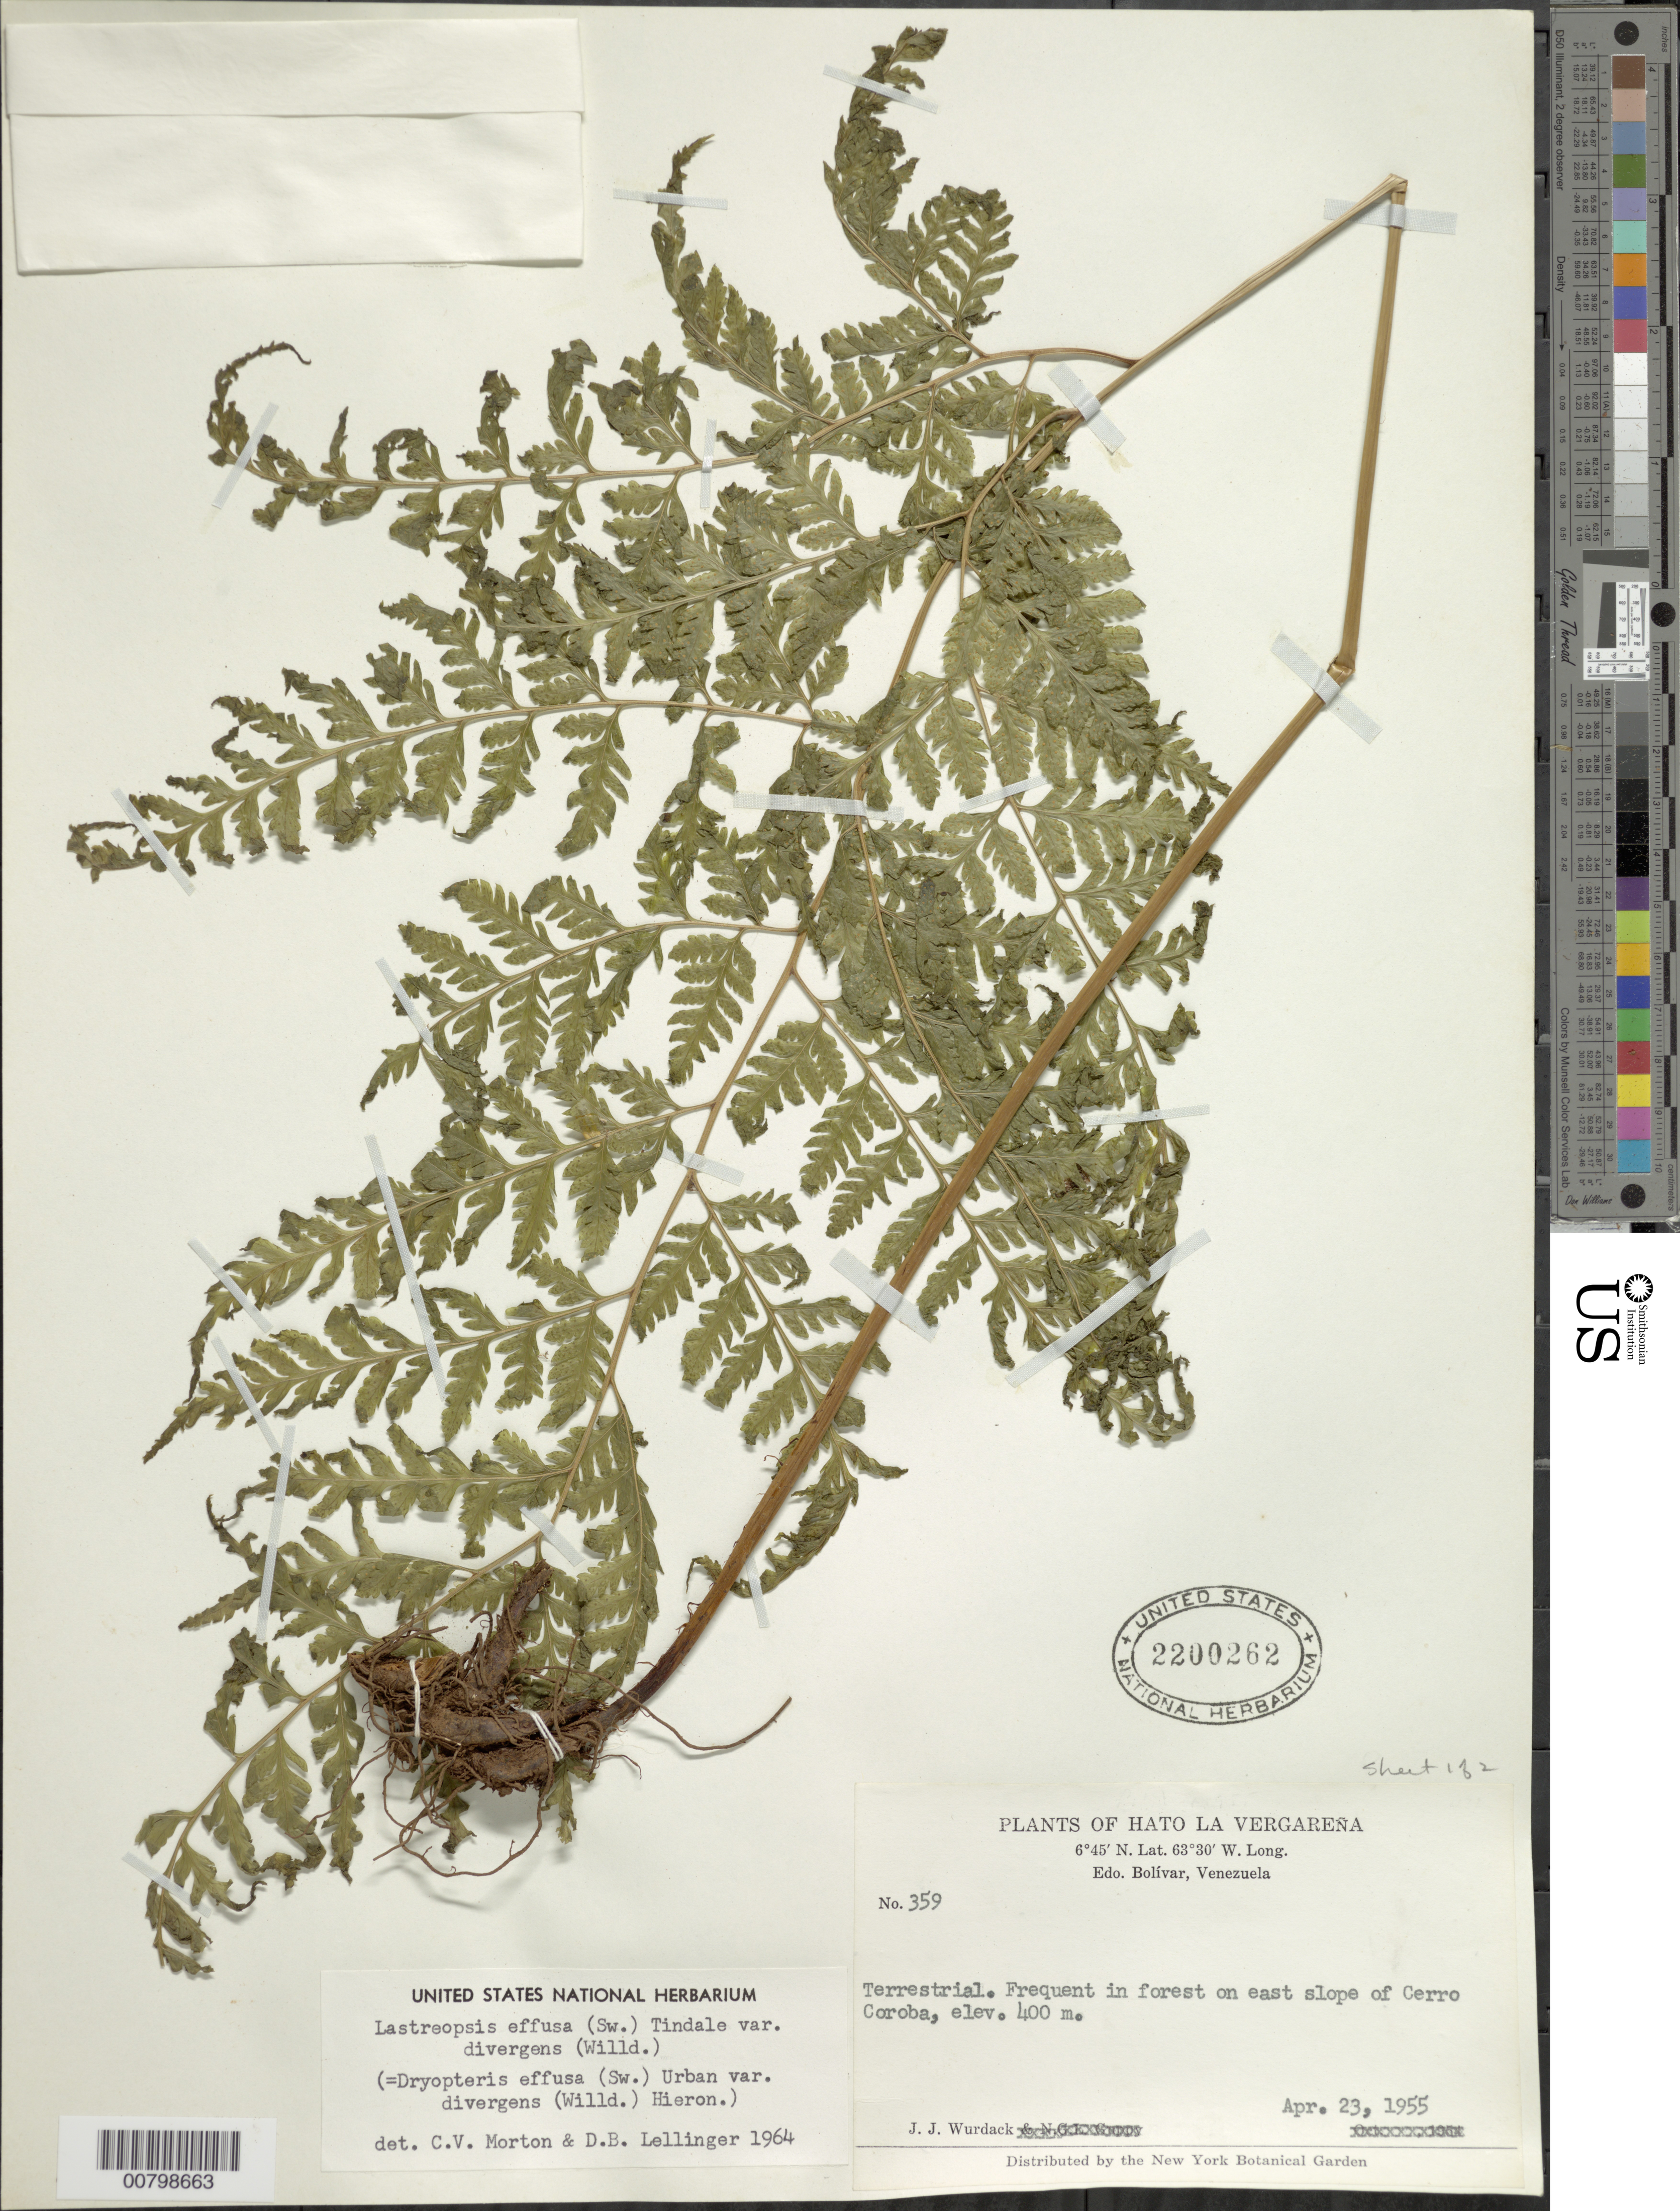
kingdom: Plantae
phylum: Tracheophyta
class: Polypodiopsida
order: Polypodiales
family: Dryopteridaceae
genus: Parapolystichum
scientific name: Parapolystichum effusum var. effusum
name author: (Sw.) Ching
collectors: J. J. Wurdack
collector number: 359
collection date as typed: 23-Apr-55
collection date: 1955-04-23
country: Venezuela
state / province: Bolívar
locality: Cerro Coroba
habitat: Forest on E slope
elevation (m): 400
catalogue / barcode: US 2200262